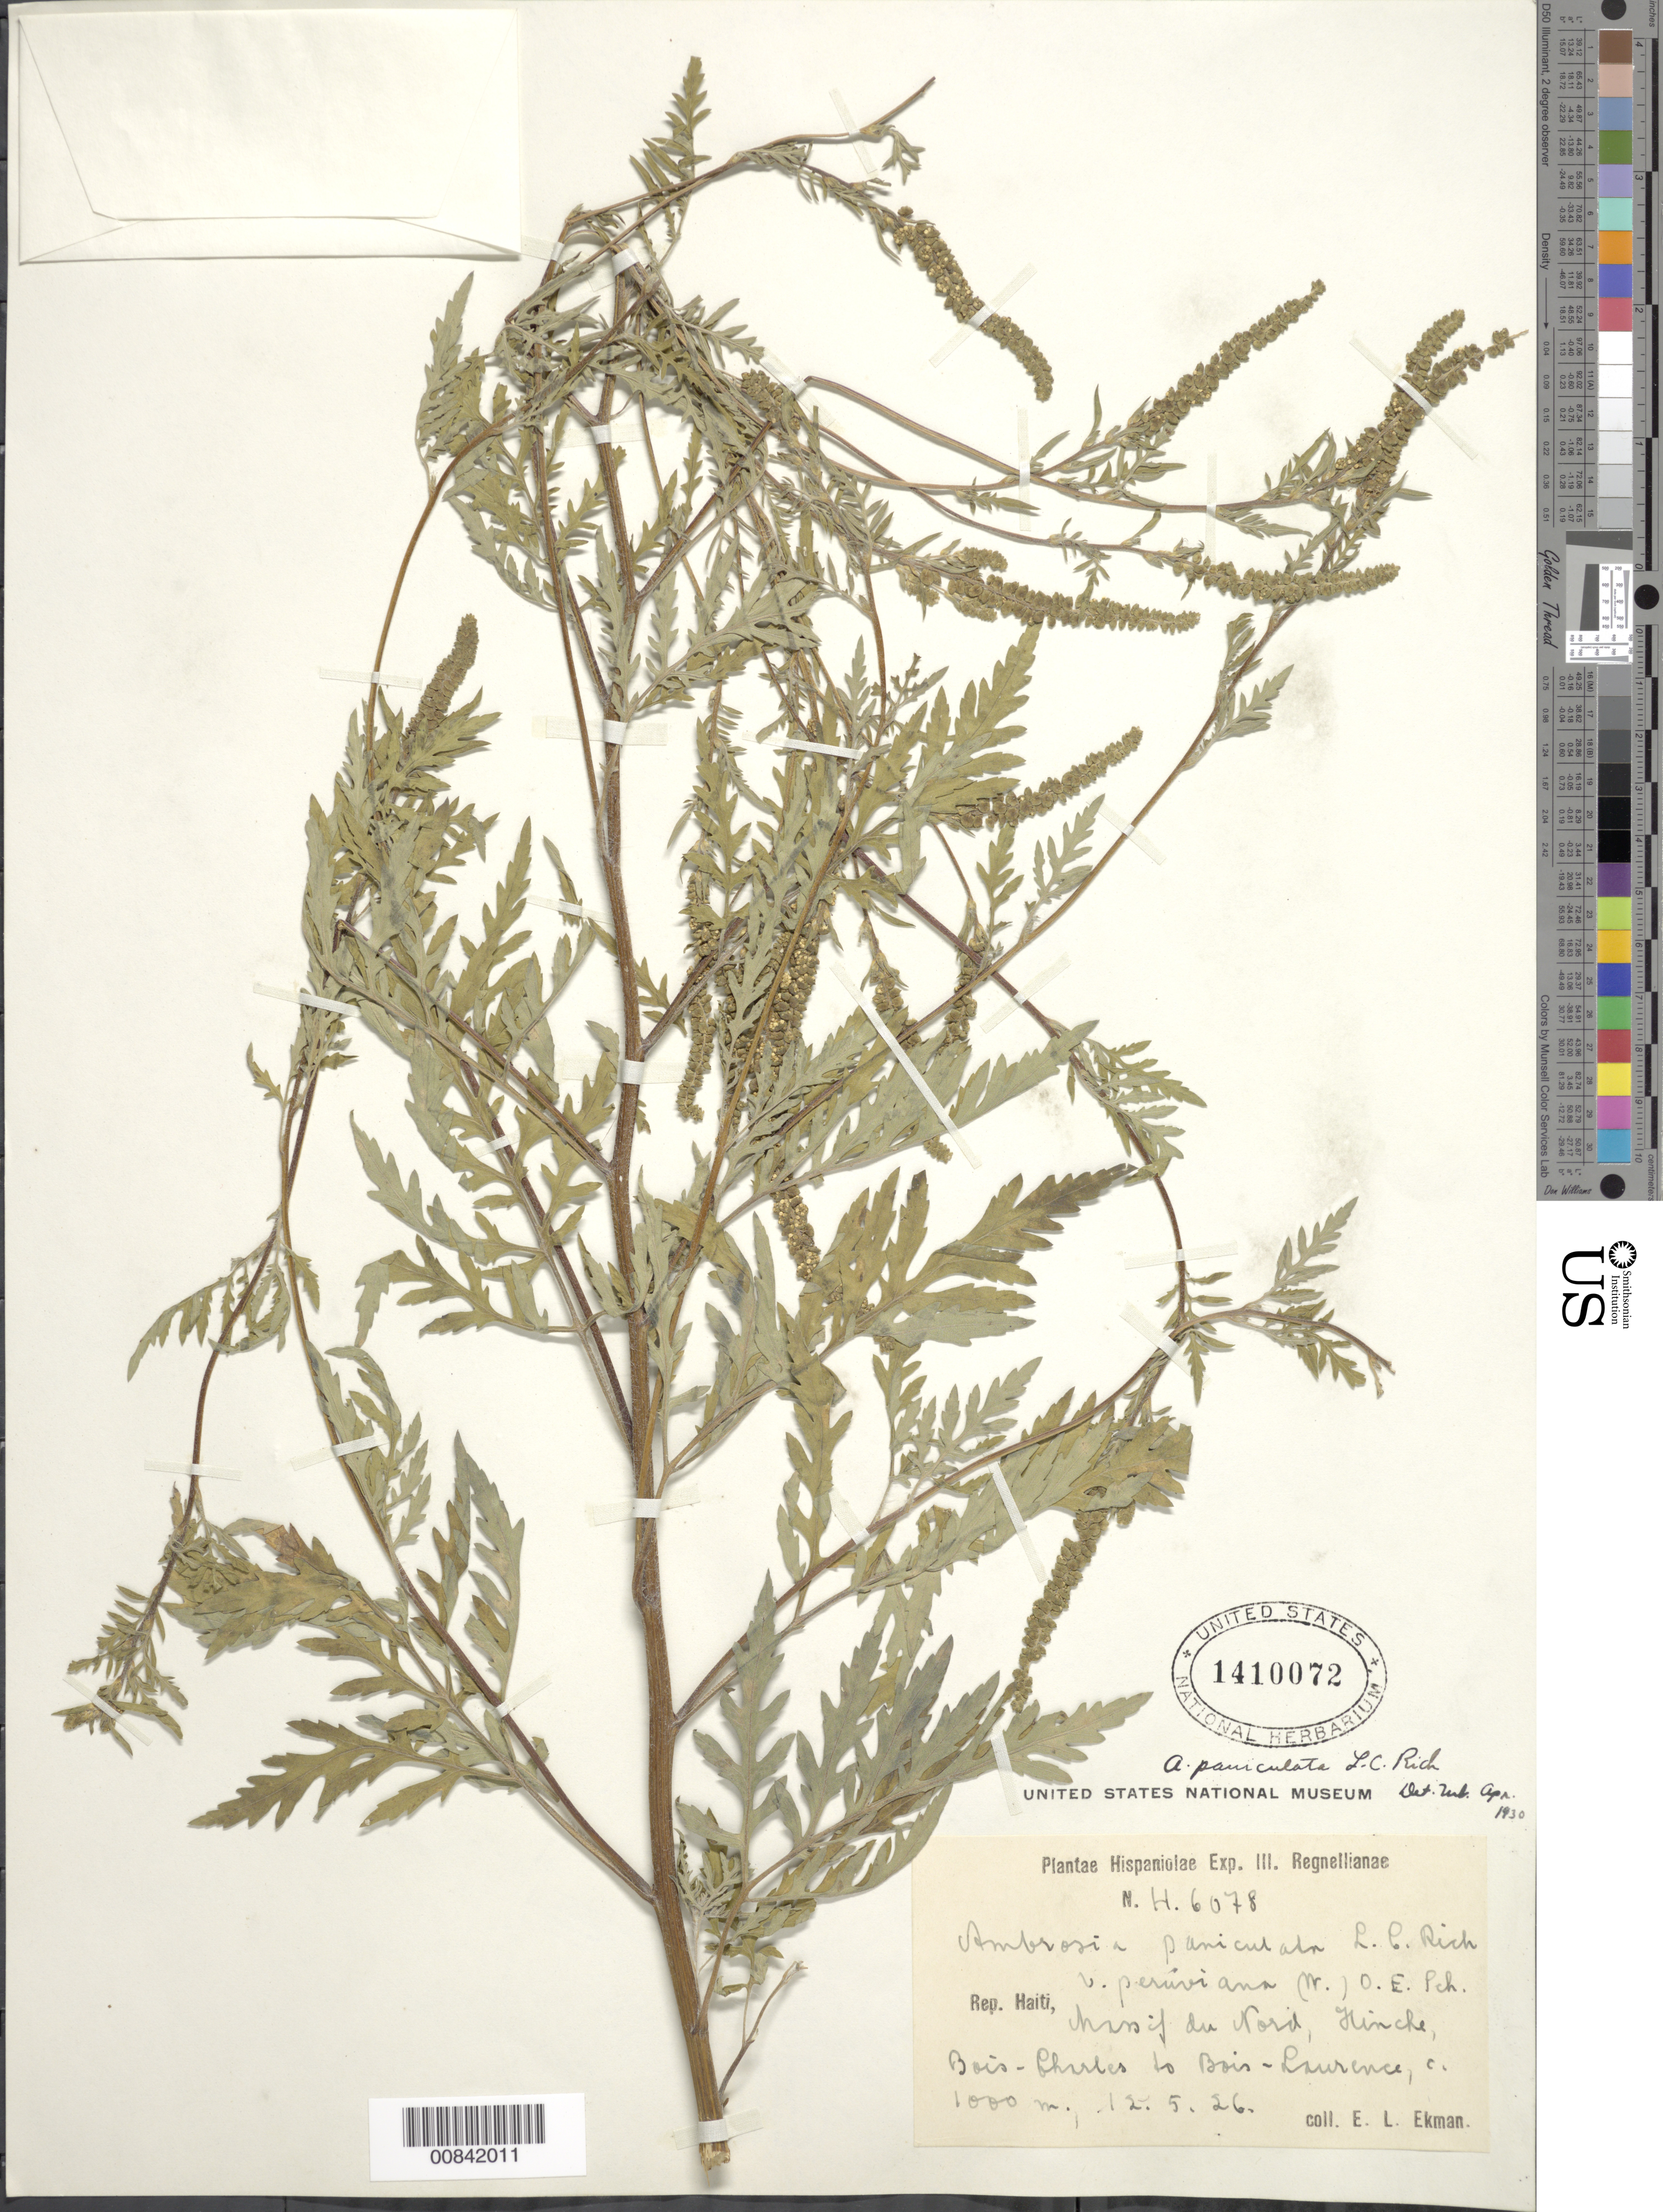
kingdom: Plantae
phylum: Tracheophyta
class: Magnoliopsida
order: Asterales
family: Asteraceae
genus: Ambrosia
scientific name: Ambrosia paniculata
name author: Michx.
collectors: E. L. Ekman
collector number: H 6078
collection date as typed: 12 May 1926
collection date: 1926-05-12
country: Haiti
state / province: Artibonite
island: Hispaniola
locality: Massif du Nord, Hinche, Bais-Chartes to Bais-Laurence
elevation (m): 1000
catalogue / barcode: US 1410072